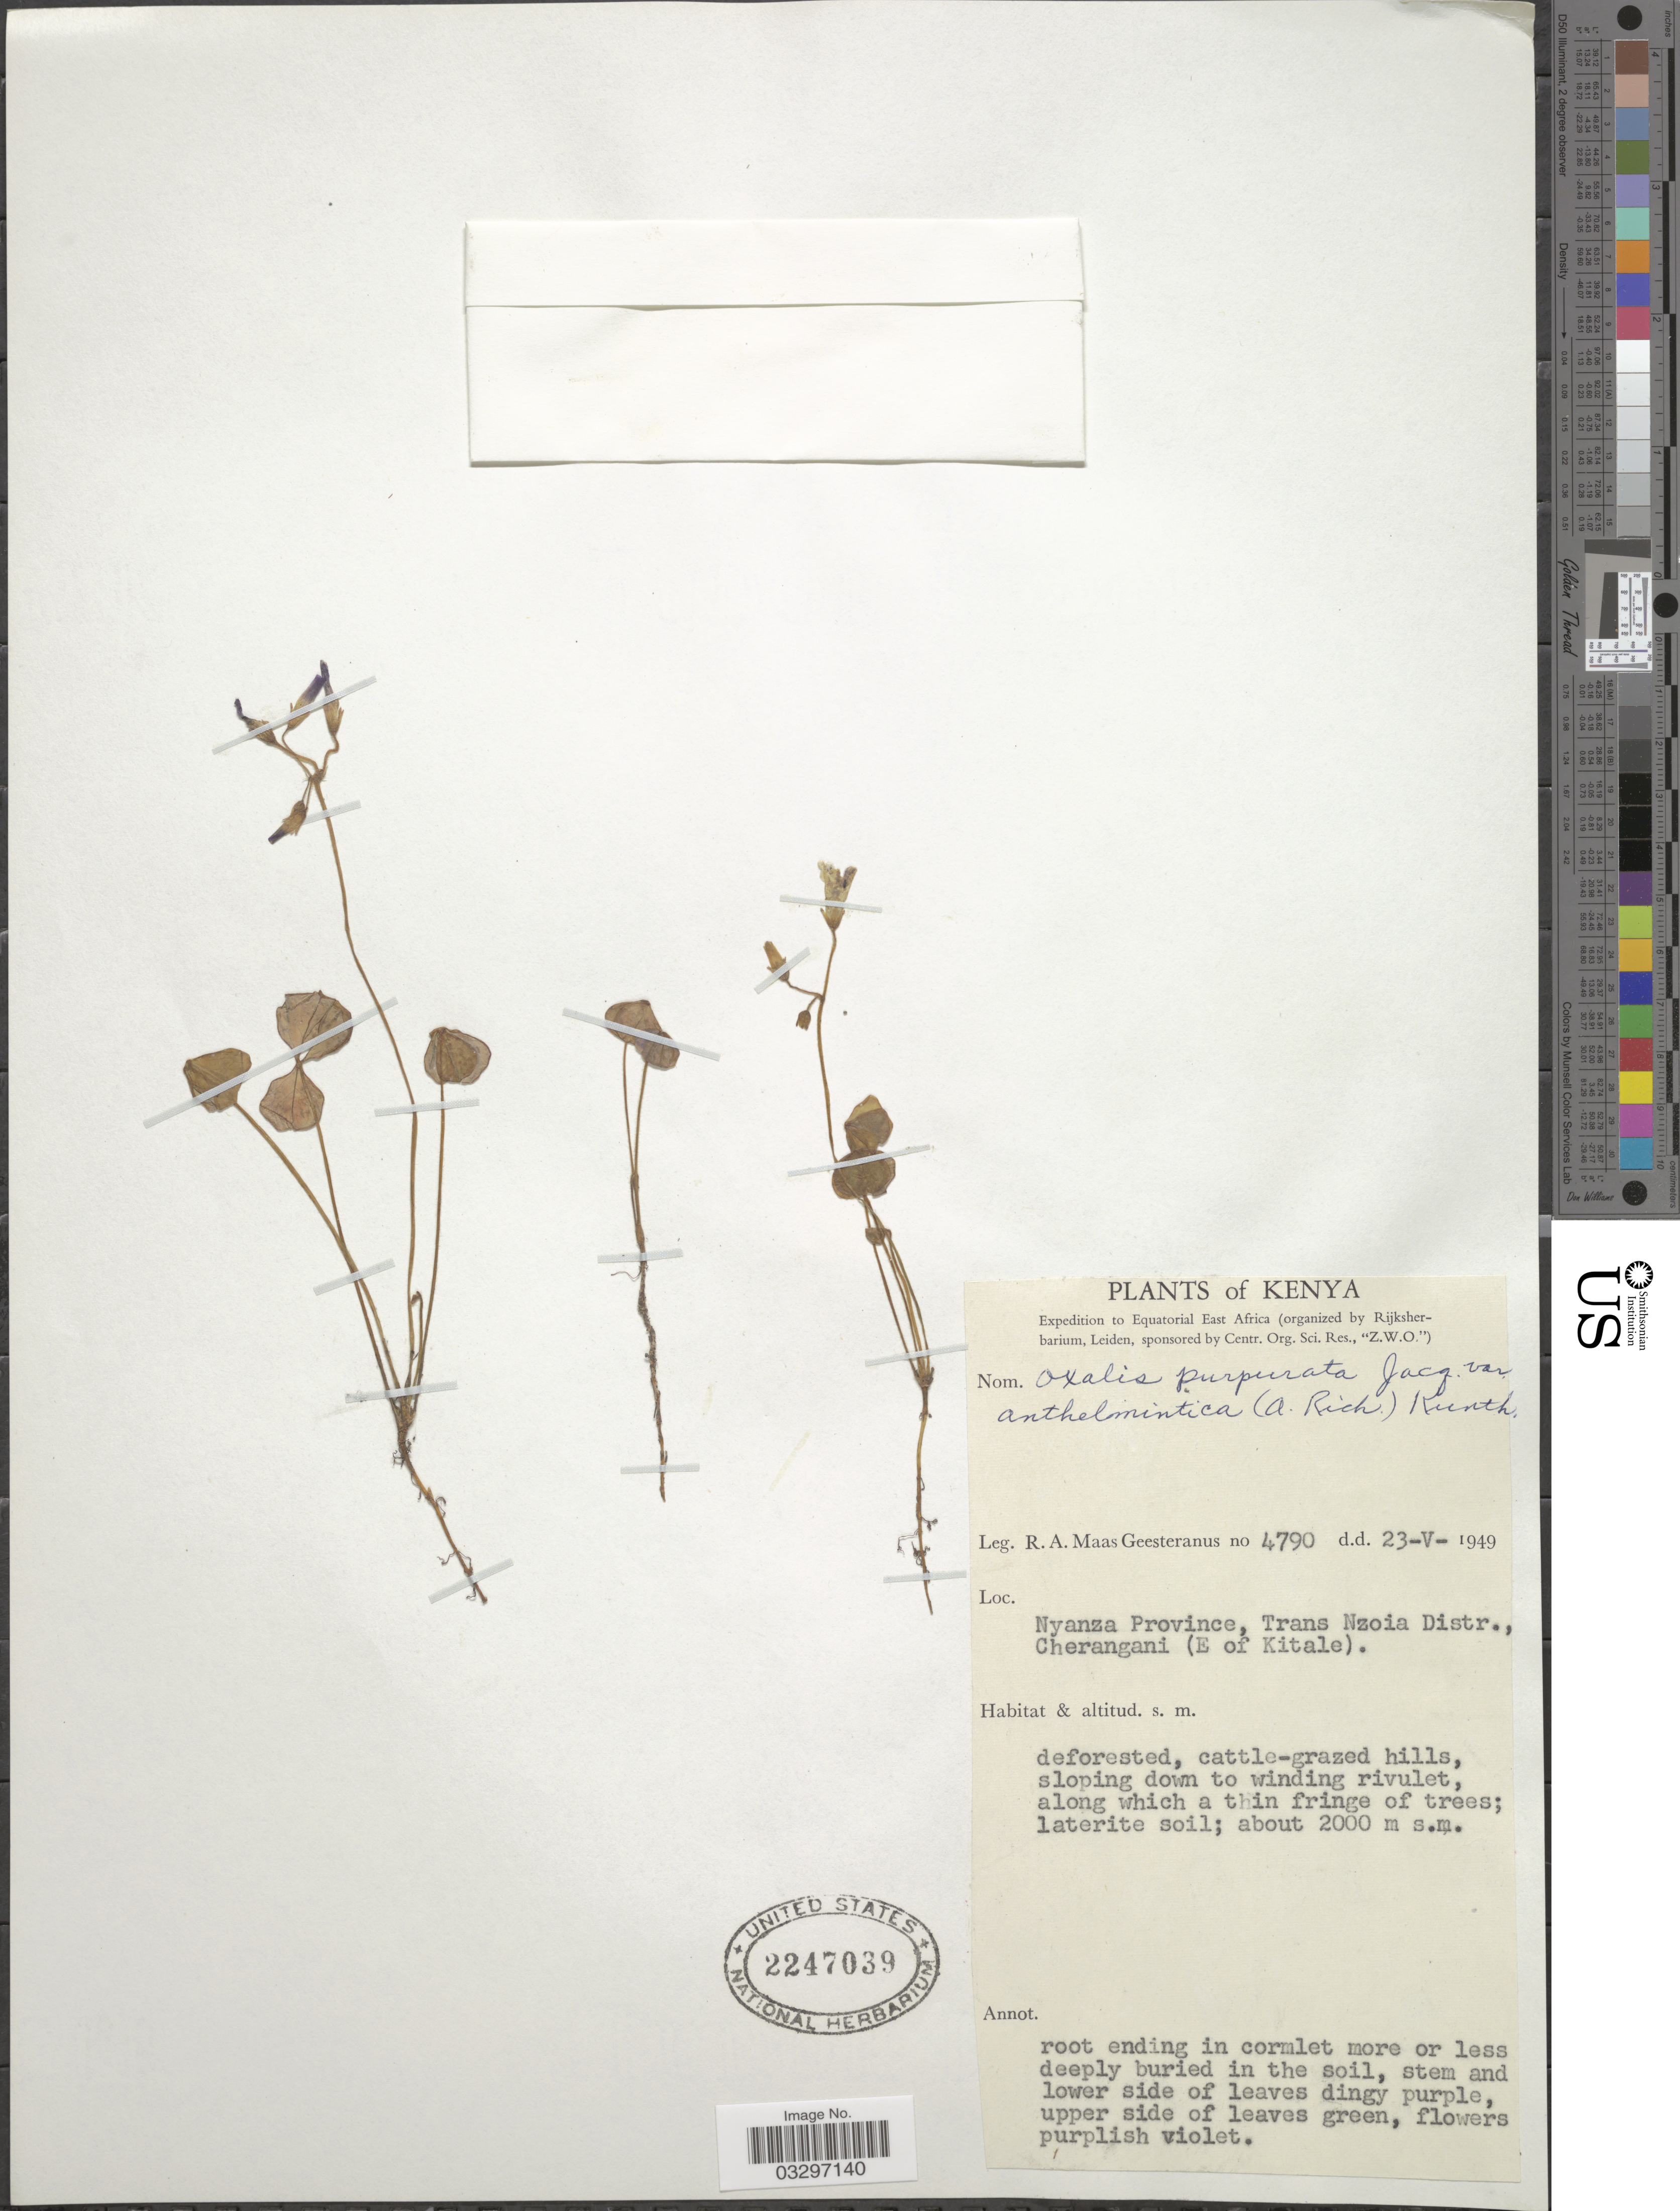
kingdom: Plantae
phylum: Tracheophyta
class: Magnoliopsida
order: Oxalidales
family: Oxalidaceae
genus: Oxalis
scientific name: Oxalis purpurata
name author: Jacq.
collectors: R. A. Maas Geesteranus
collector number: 4790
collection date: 1949-05-23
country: Kenya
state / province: Trans Nzoia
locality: Equatorial East Africa, Nyanza Province, Trans Nzoia Distr., Cherangani (E of Kitale).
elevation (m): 2000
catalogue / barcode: US 2247039